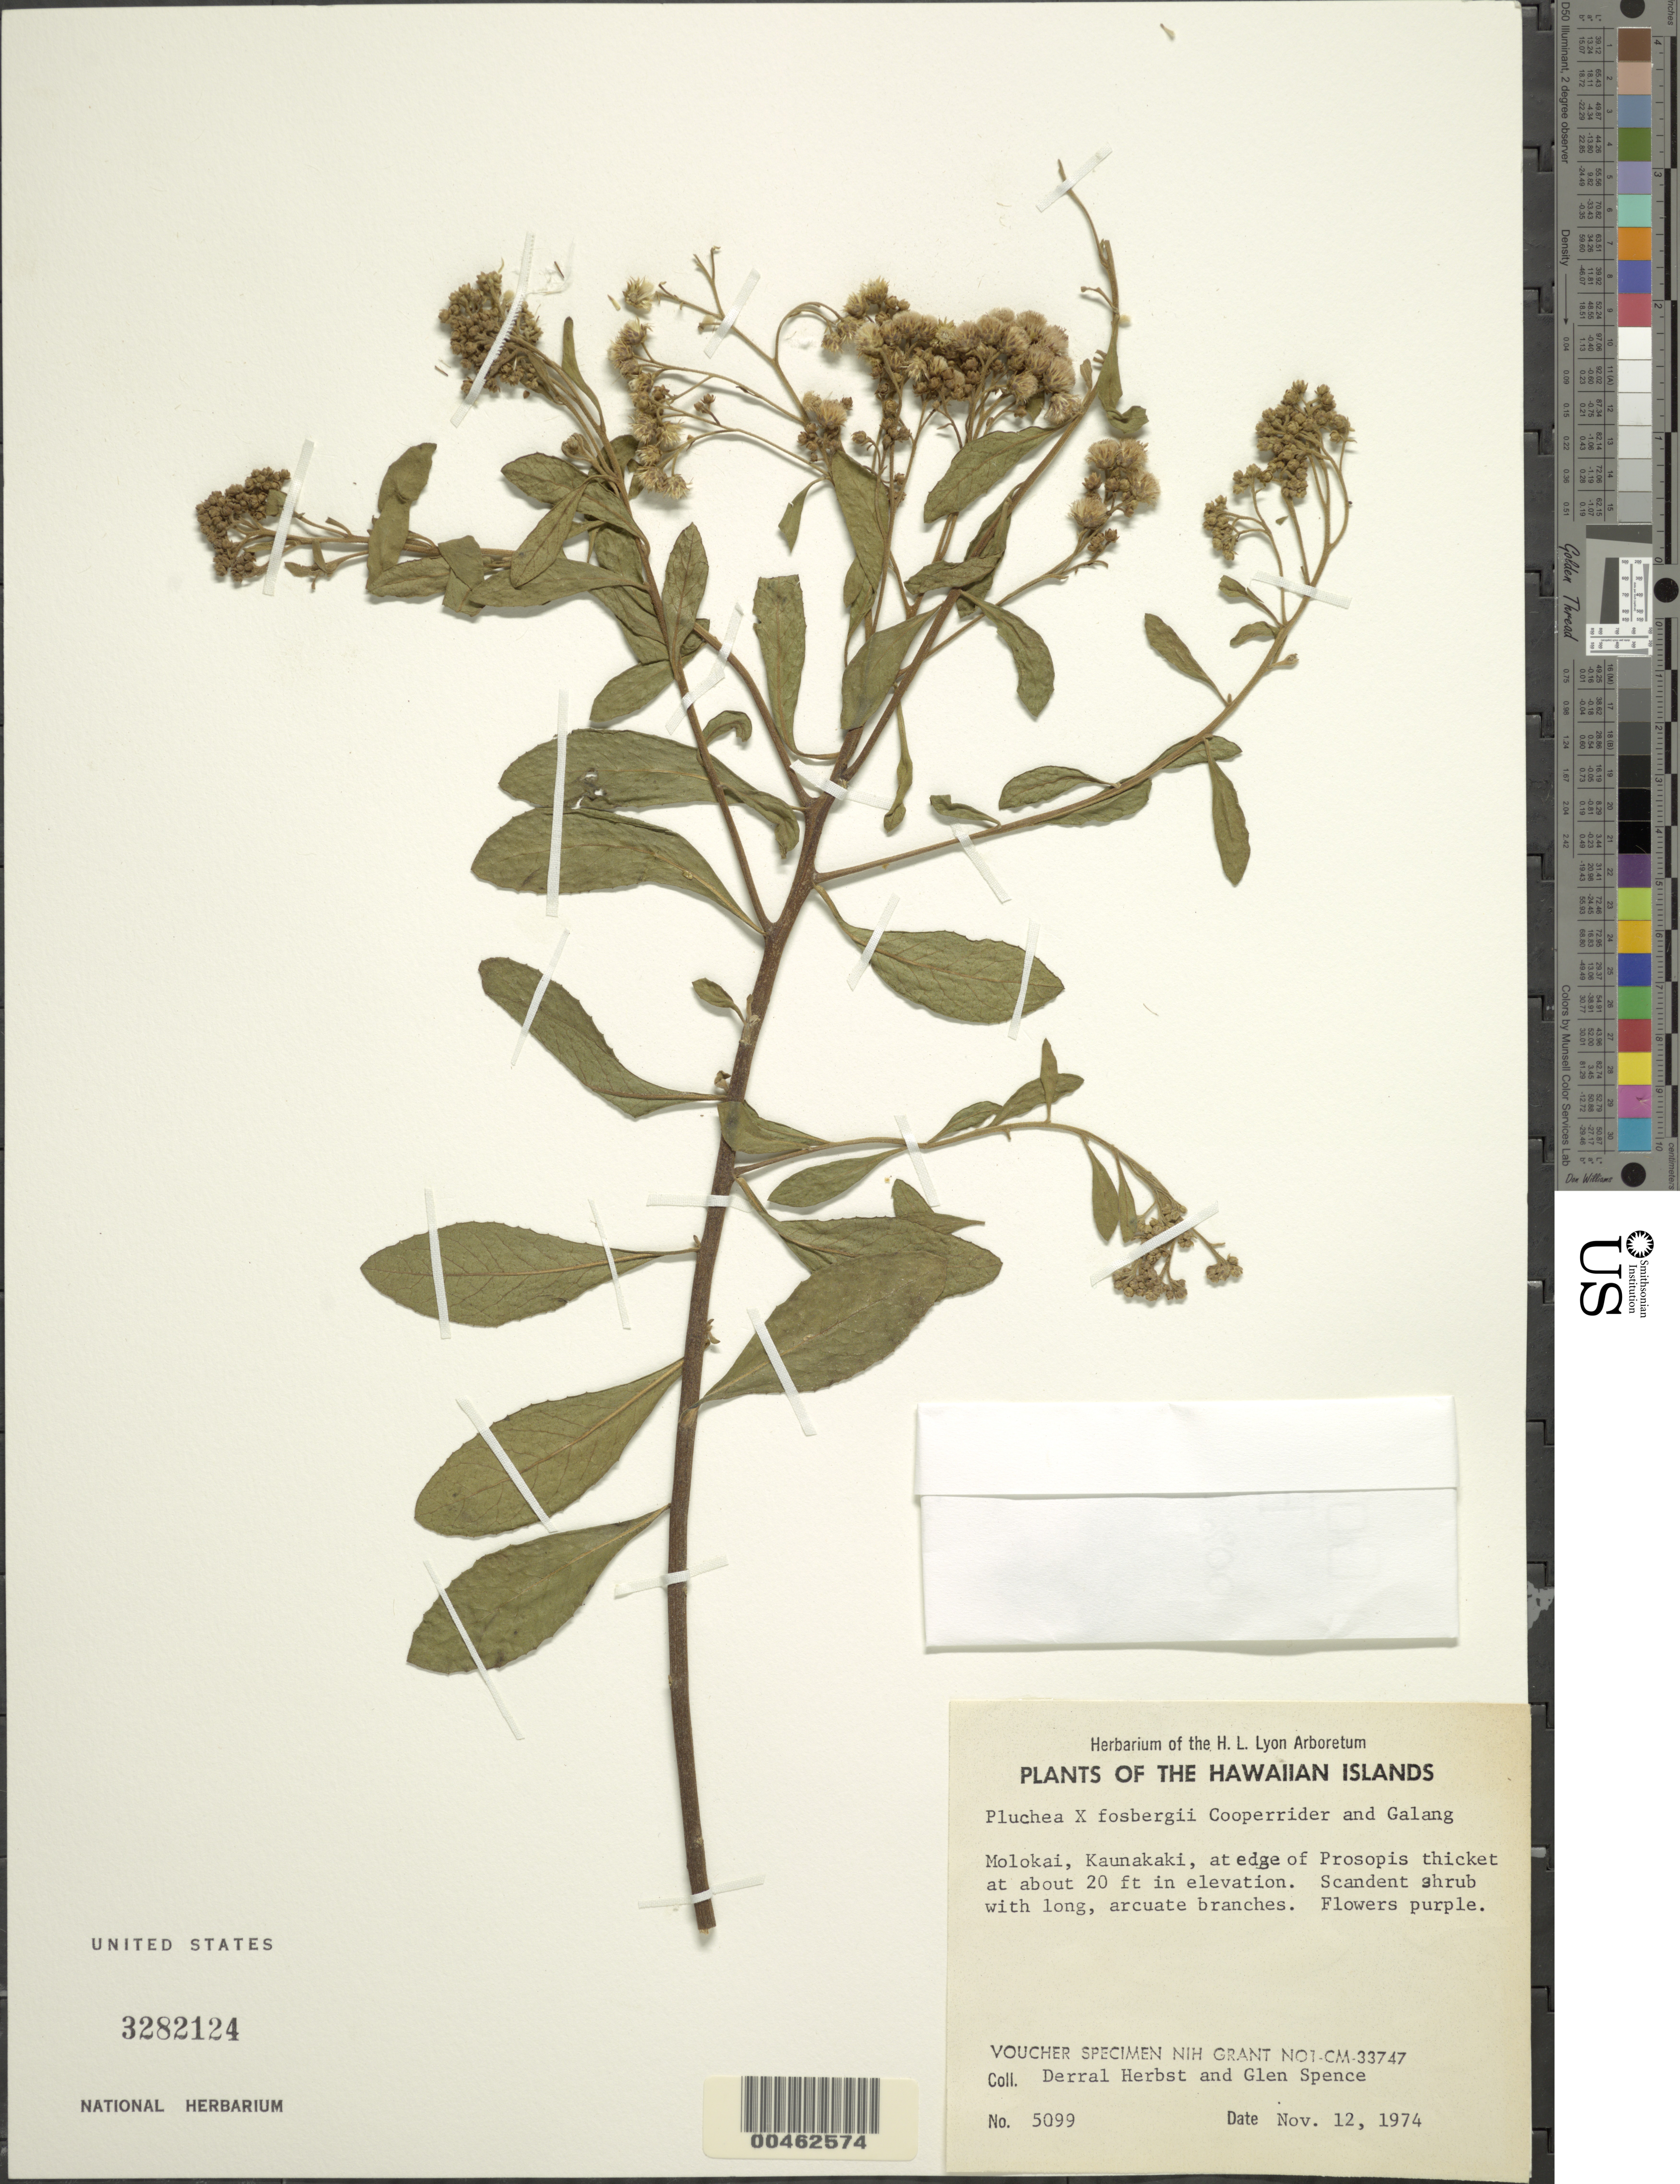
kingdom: Plantae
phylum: Tracheophyta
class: Magnoliopsida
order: Asterales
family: Asteraceae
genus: Pluchea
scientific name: Pluchea x fosbergii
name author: Cooperr. & Galang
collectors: D. R. Herbst & G. Spence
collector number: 5099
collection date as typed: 12 Nov 1974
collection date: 1974-11-12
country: United States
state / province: Hawaii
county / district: Maui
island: Moloka'i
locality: Kaunakaki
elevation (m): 6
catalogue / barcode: US 3282124